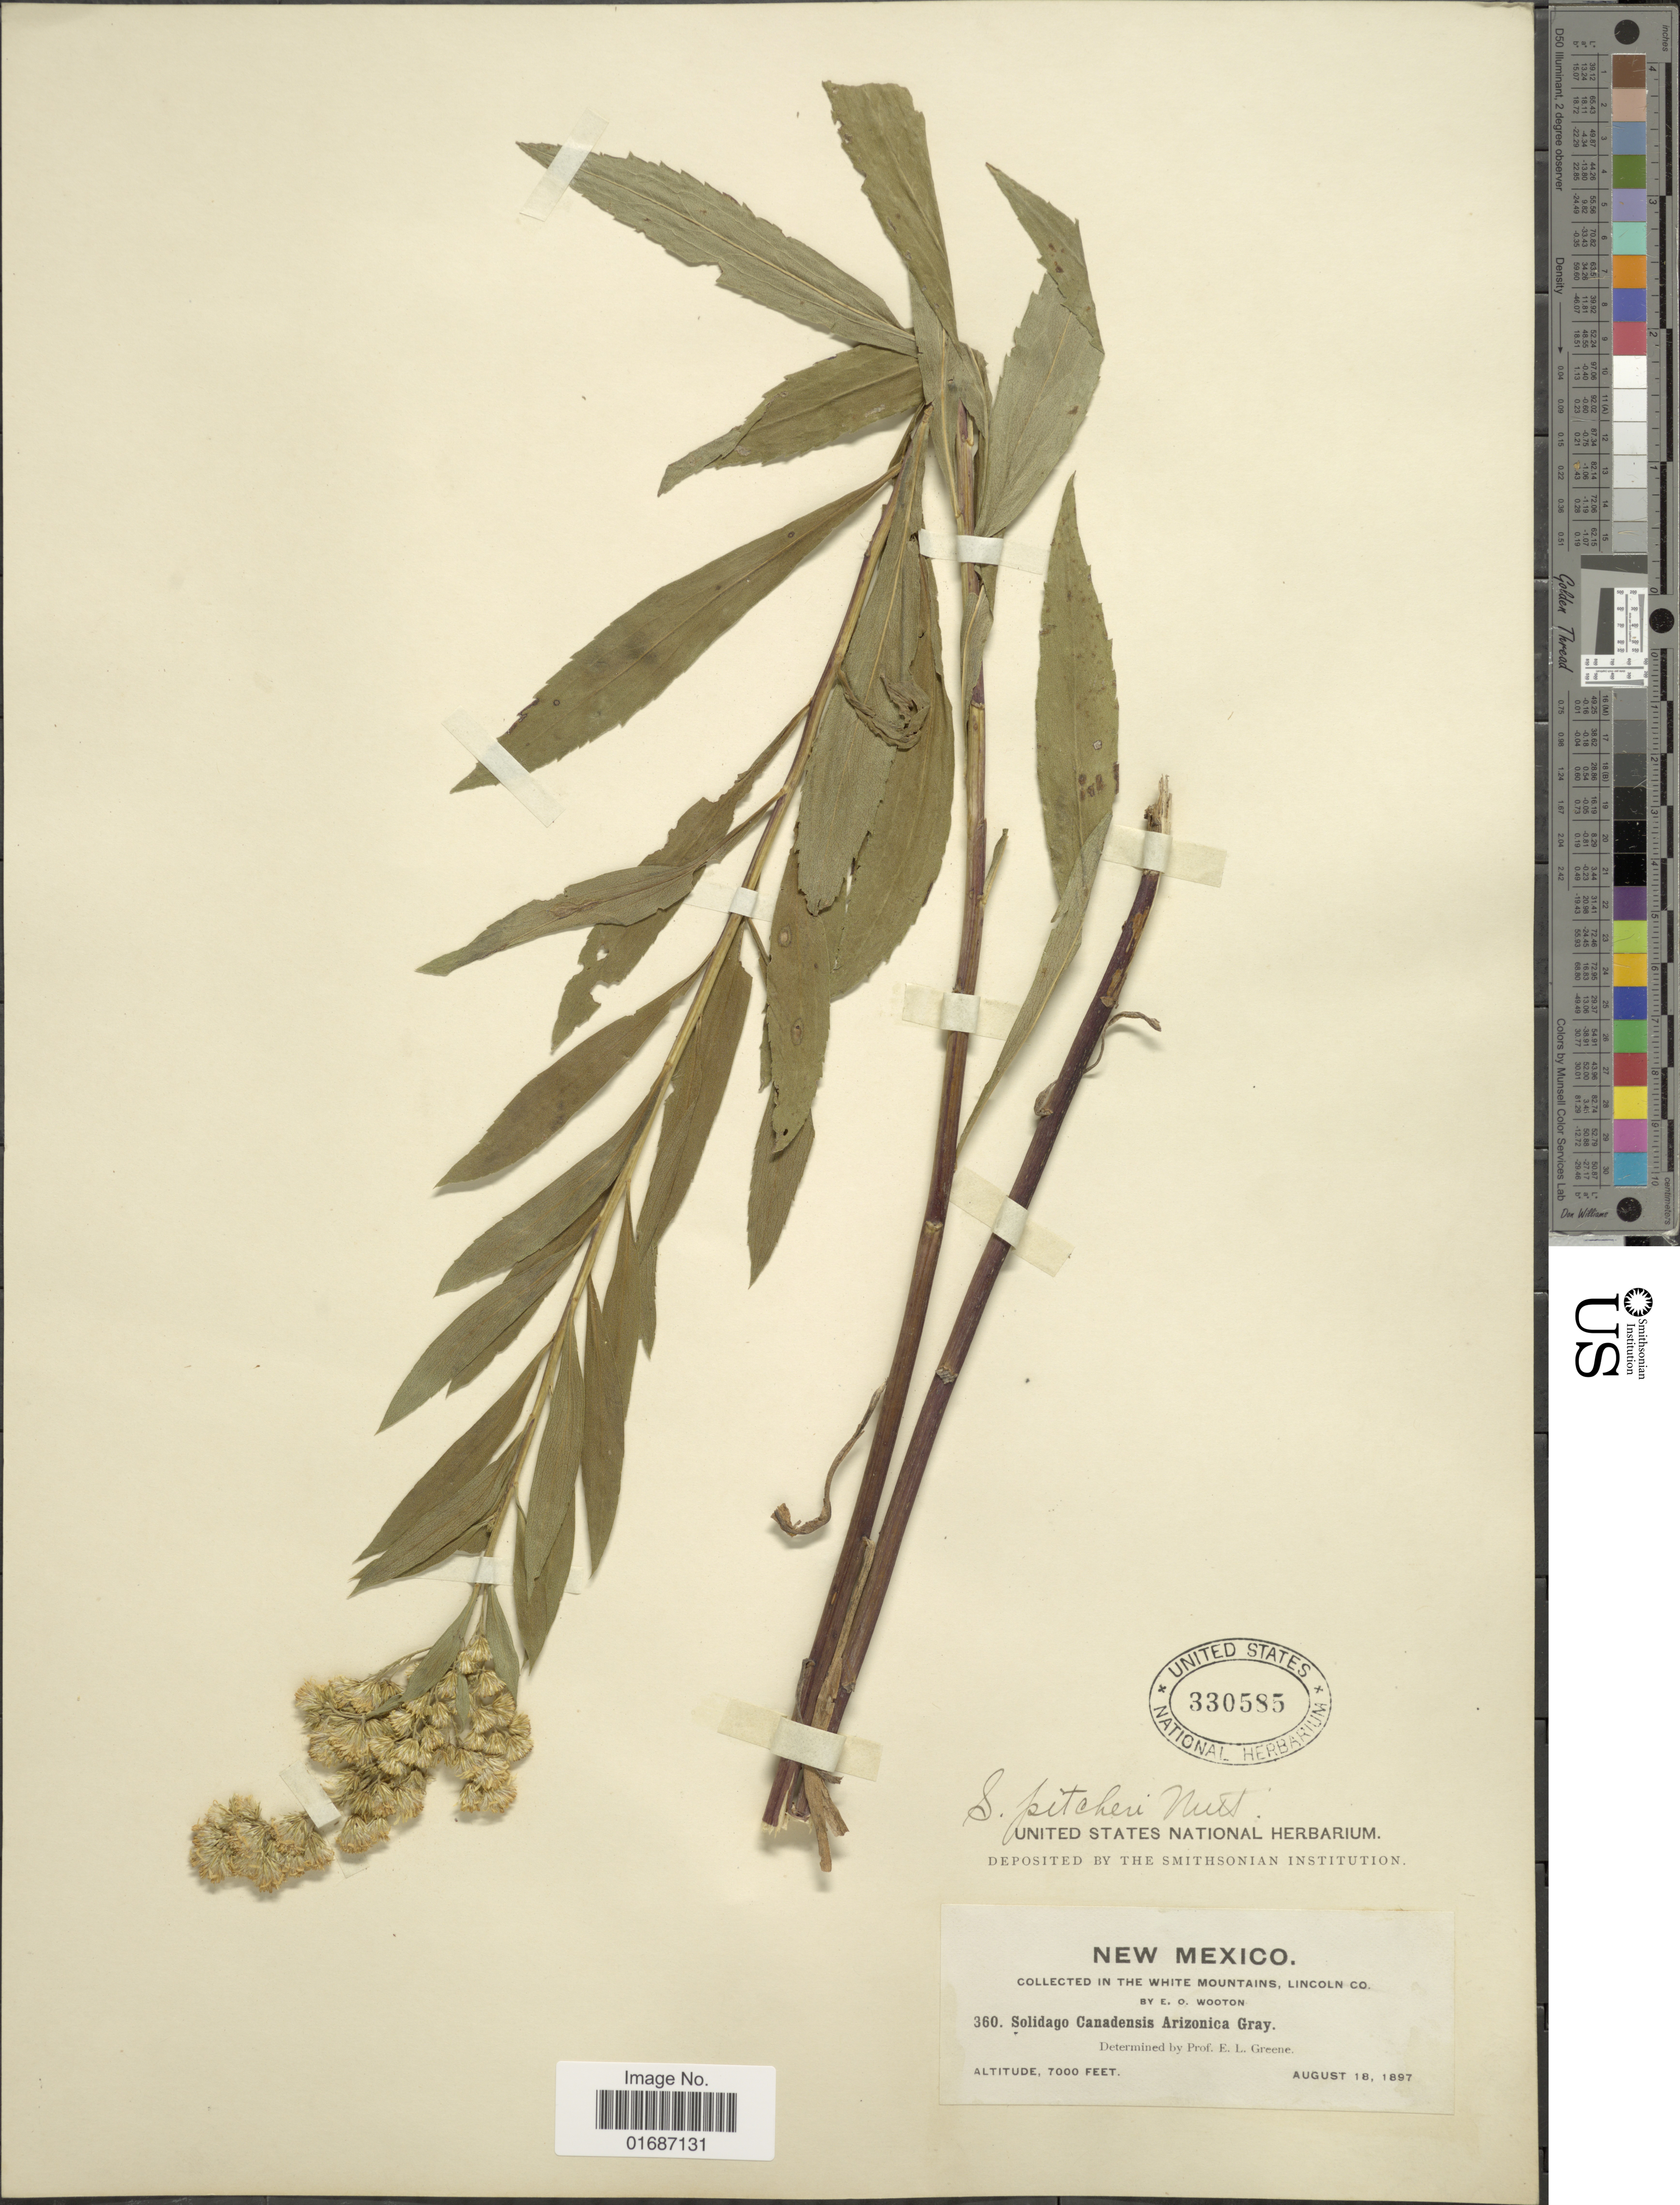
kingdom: Plantae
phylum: Tracheophyta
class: Magnoliopsida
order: Asterales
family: Asteraceae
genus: Solidago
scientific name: Solidago gigantea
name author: Aiton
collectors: E. O. Wooton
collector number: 360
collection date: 1897-08-18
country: United States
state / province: New Mexico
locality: The White Mountains, Lincoln Co.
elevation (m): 2134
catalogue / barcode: US 330585